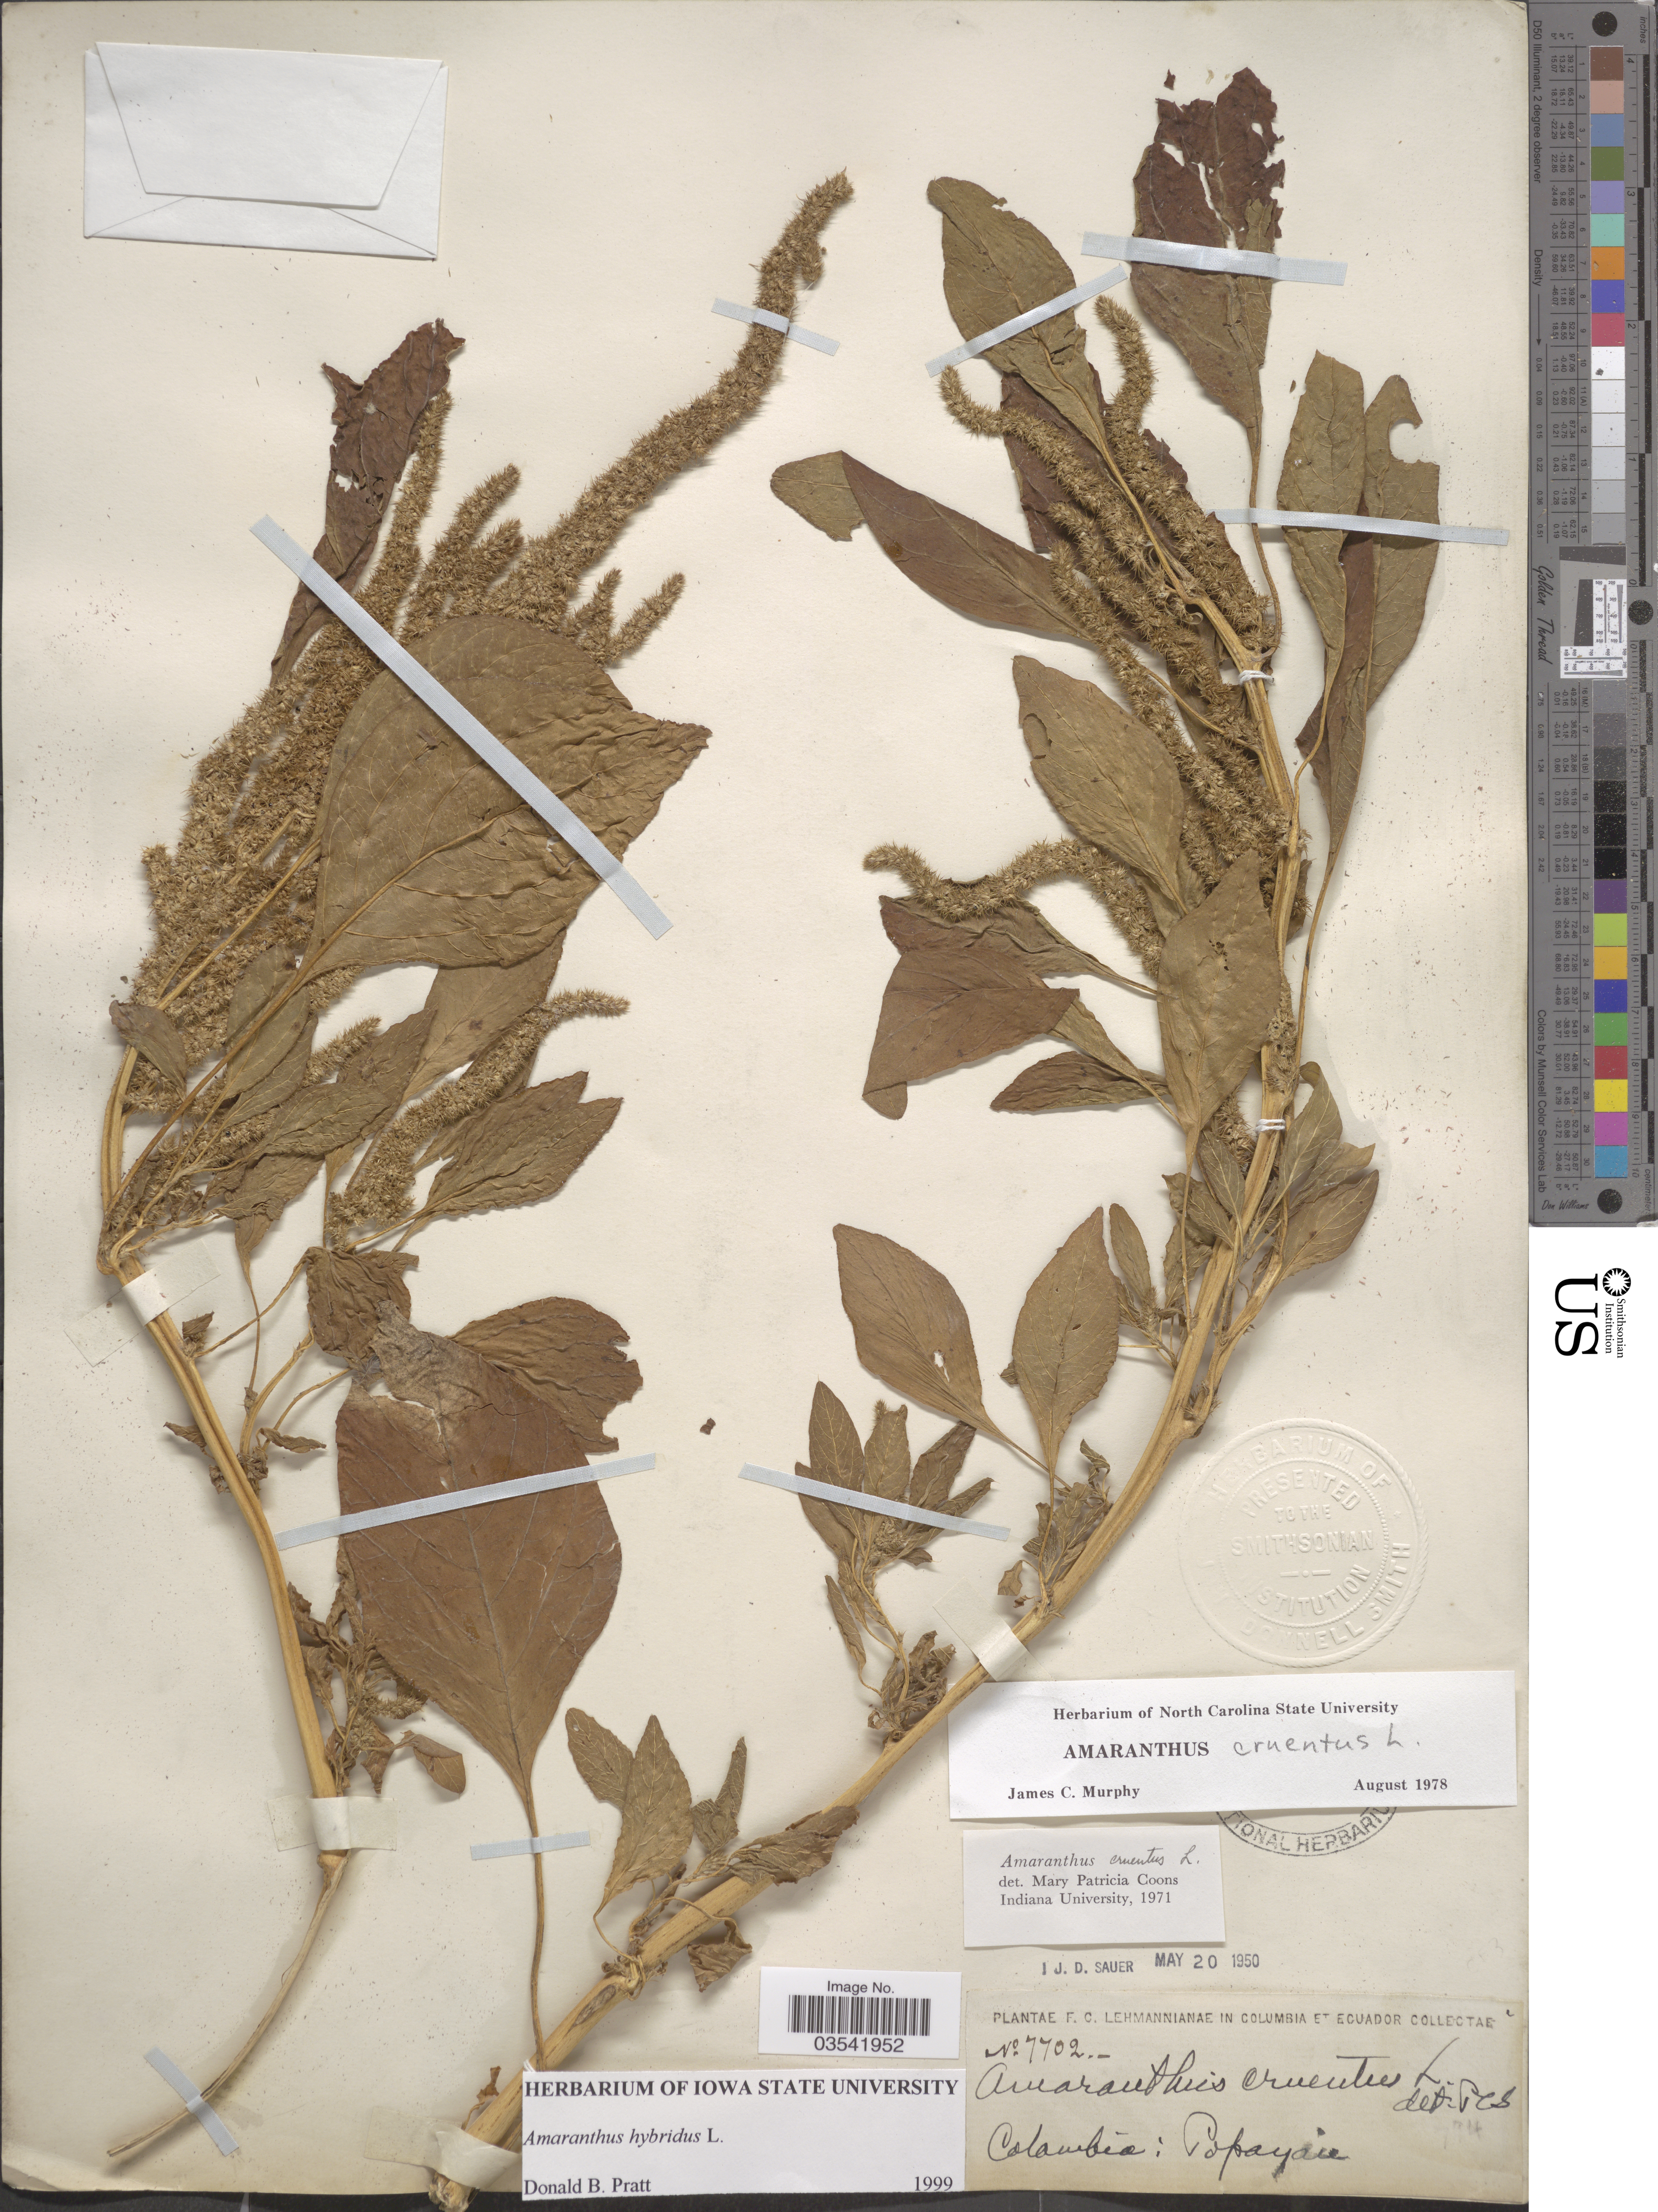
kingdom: Plantae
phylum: Tracheophyta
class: Magnoliopsida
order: Caryophyllales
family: Amaranthaceae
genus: Amaranthus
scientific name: Amaranthus hybridus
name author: L.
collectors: F. C. Lehmann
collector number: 7702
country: Colombia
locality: Popayán.